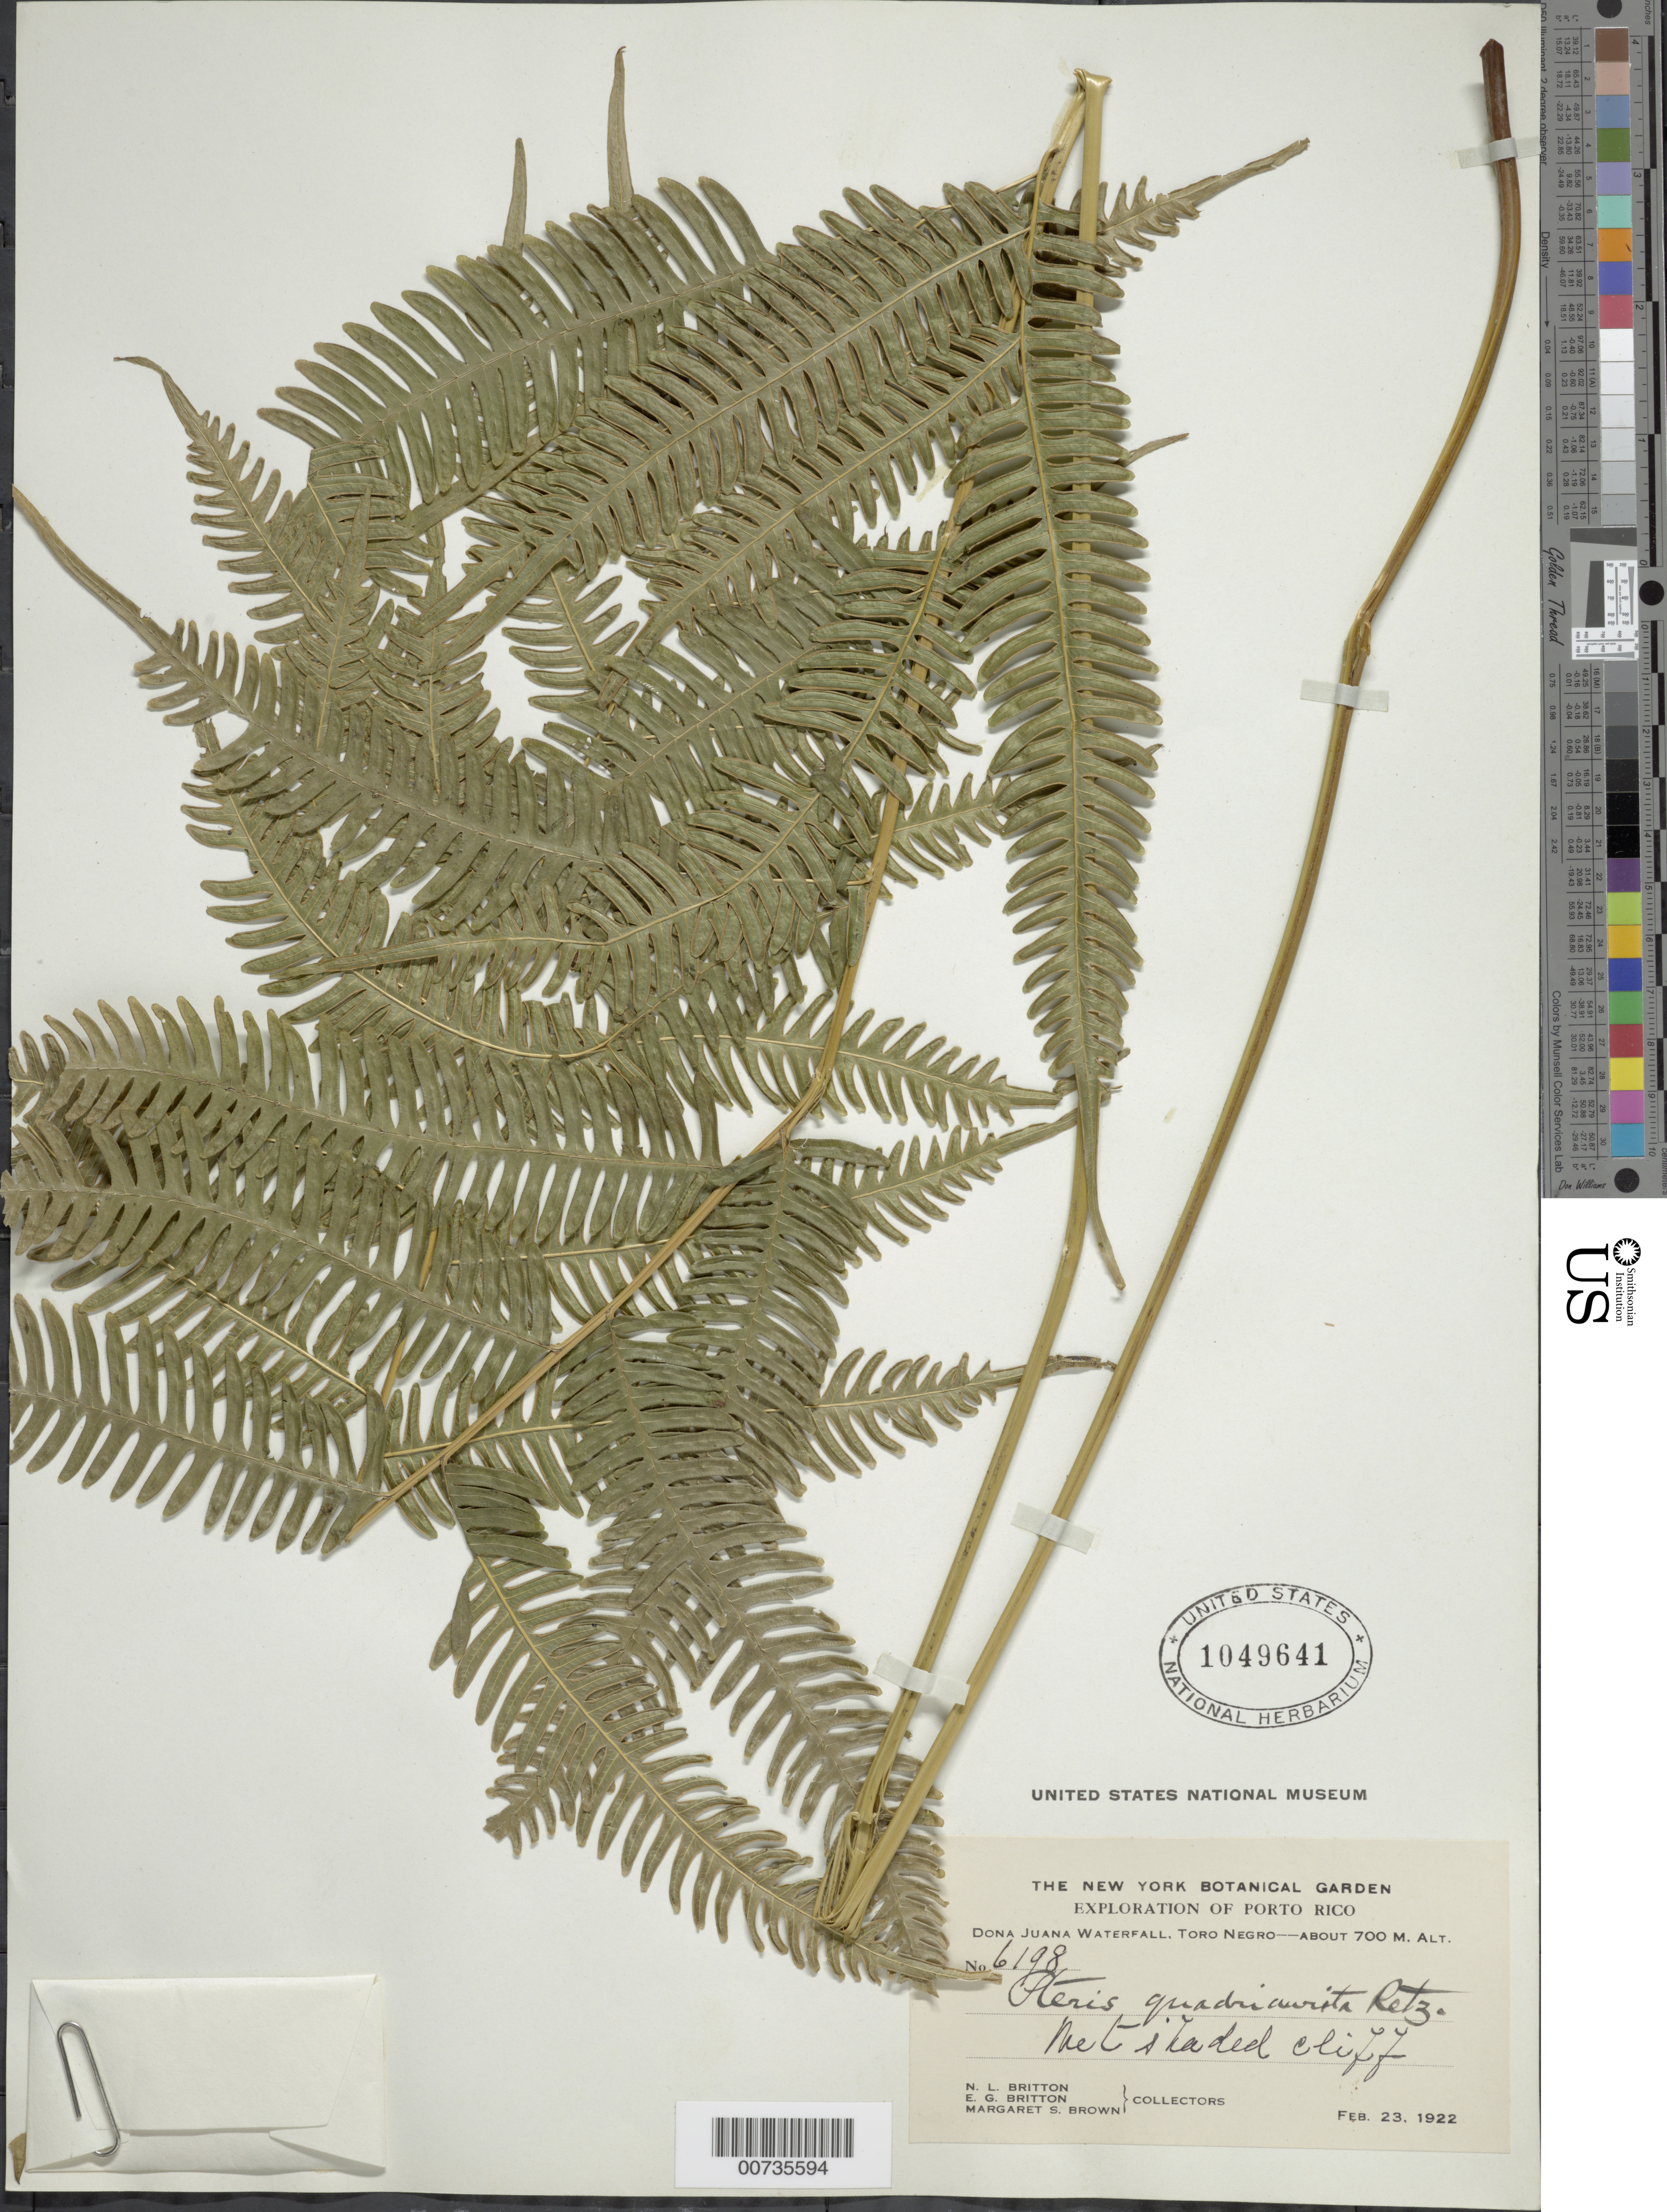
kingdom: Plantae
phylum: Tracheophyta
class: Polypodiopsida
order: Polypodiales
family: Pteridaceae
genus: Pteris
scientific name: Pteris quadriaurita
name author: Retz.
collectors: N. Britton, E. G. Britton & M. S. Brown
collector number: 6198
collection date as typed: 23 Feb 1922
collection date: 1922-02-23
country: Puerto Rico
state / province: Villalba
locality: Dona Juana Waterfall, Toro Negro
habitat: Wet shaded cliff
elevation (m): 700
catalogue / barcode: US 1049641